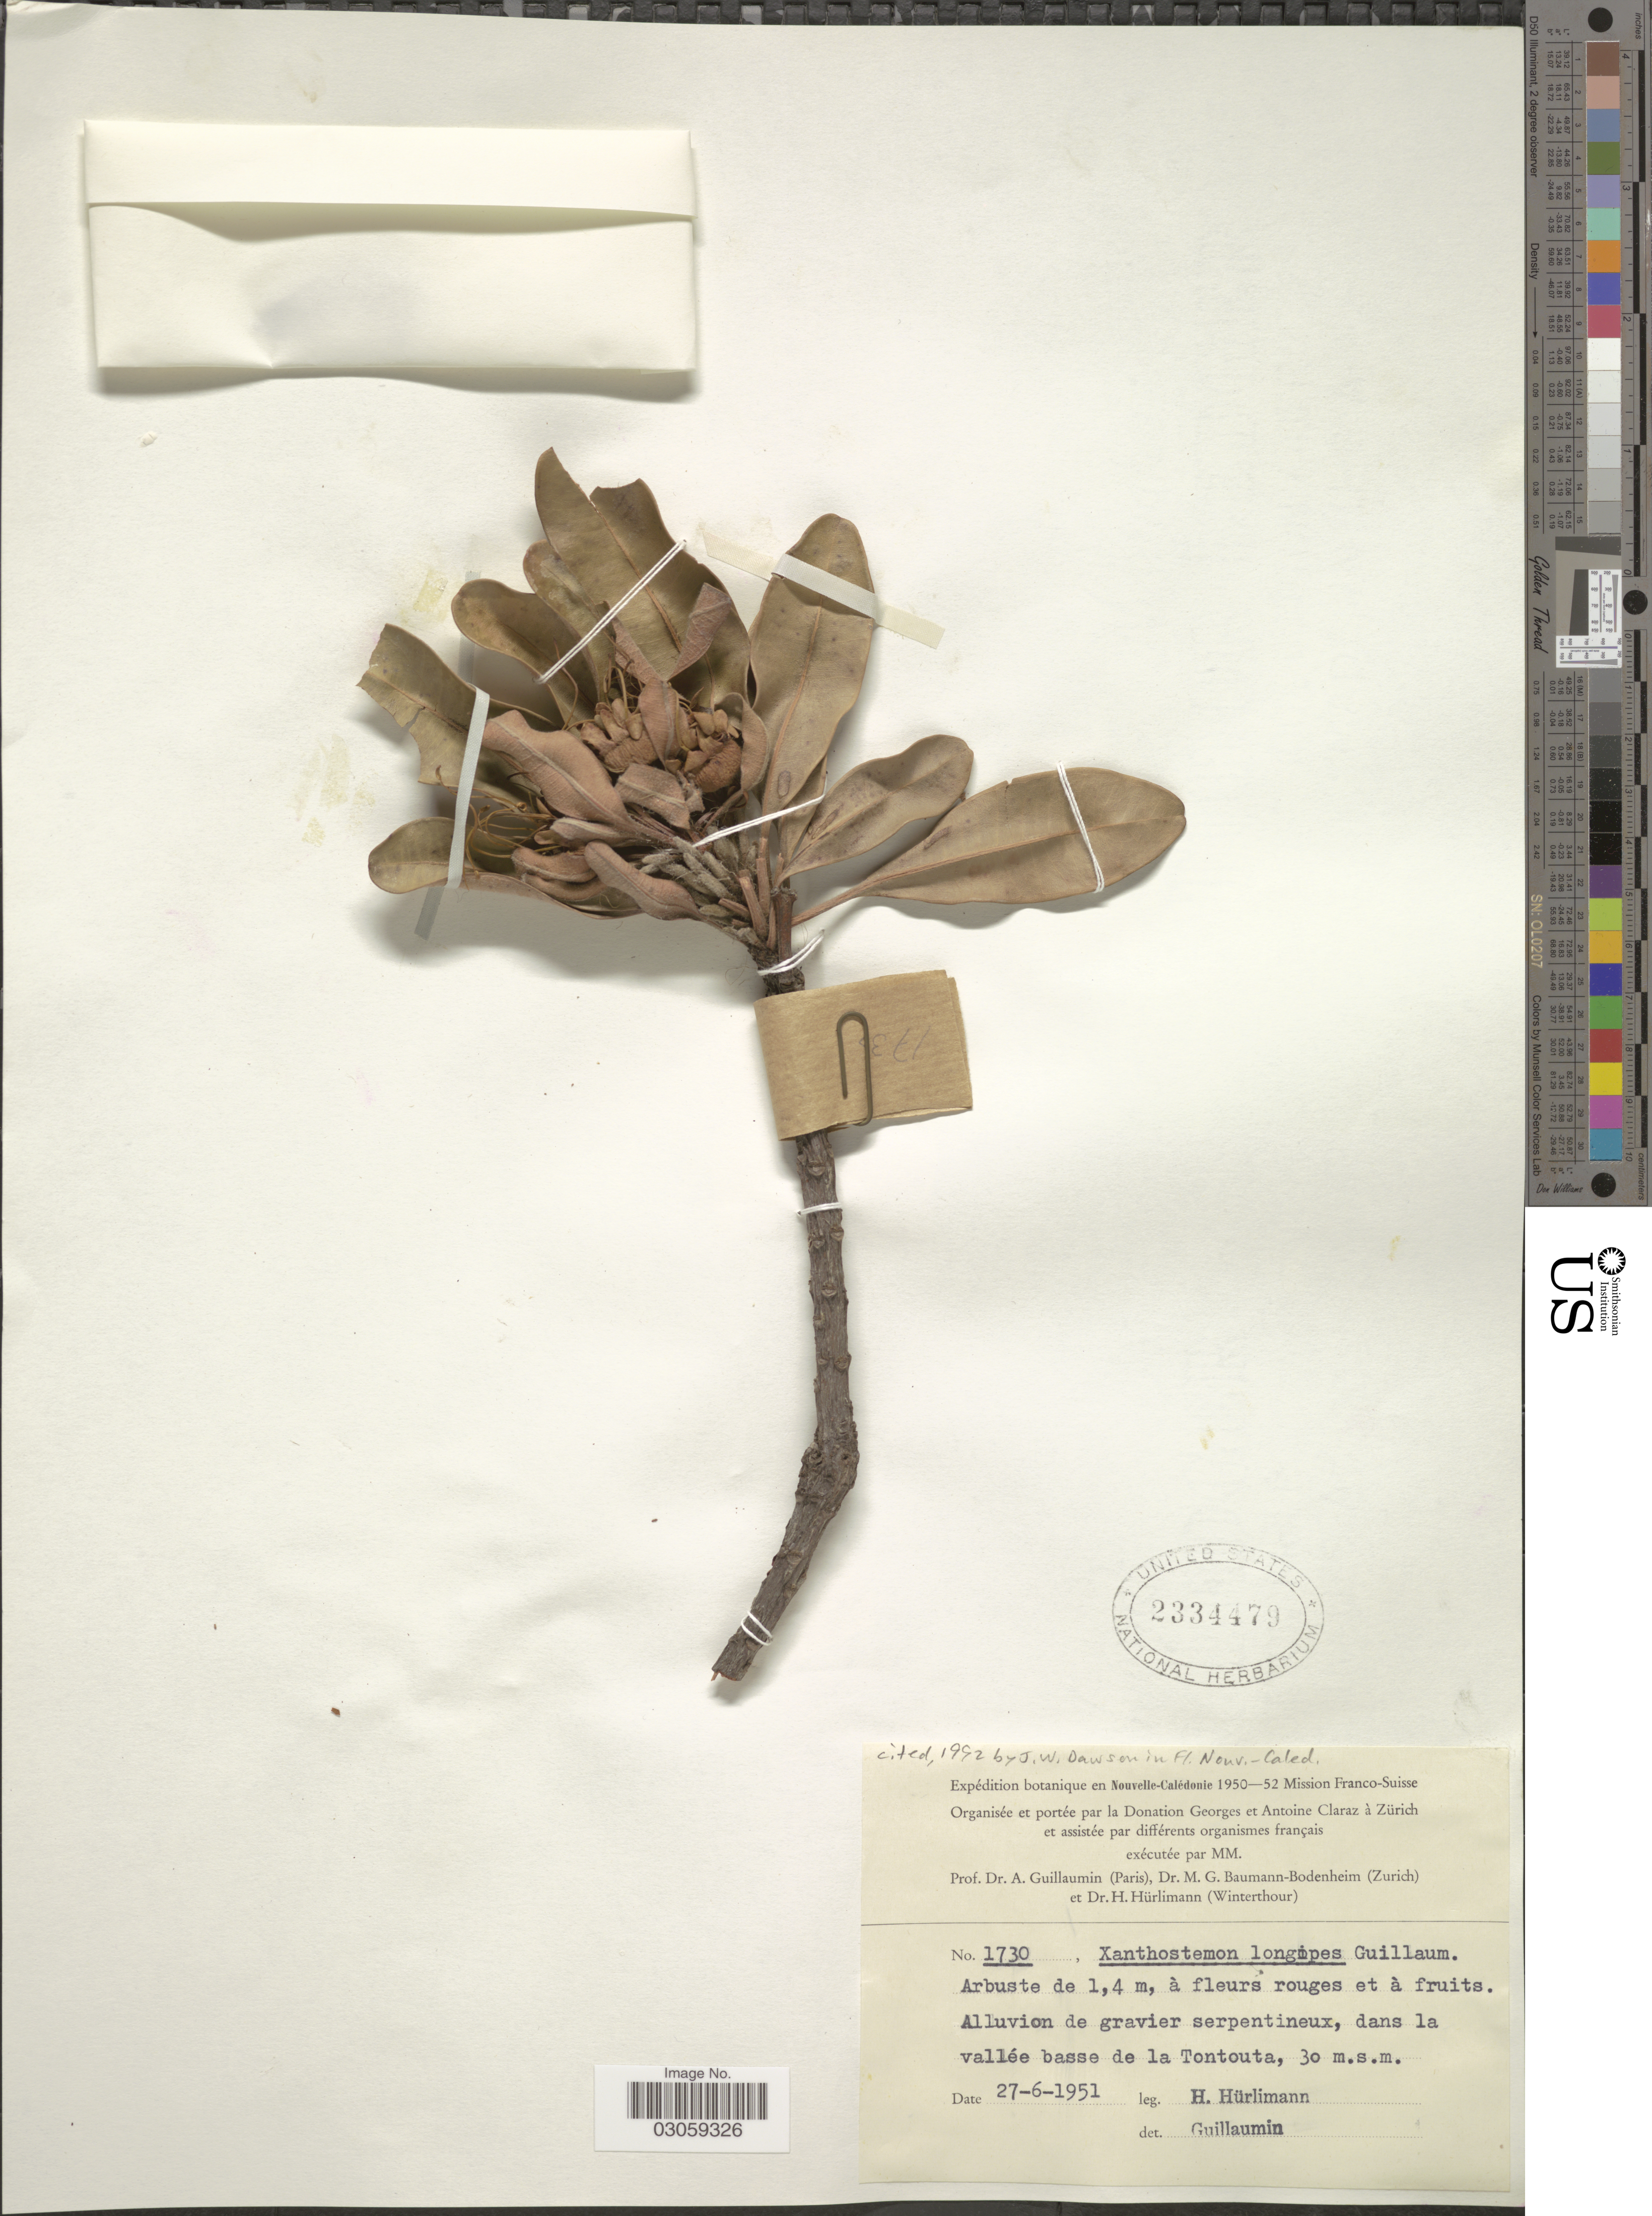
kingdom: Plantae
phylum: Tracheophyta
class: Magnoliopsida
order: Myrtales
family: Myrtaceae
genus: Xanthostemon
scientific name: Xanthostemon longipes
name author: Guillaumin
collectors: H. Hürlimann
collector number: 1730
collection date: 1951-06-27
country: New Caledonia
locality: En Nouvelle-Calédonie. Alluvion de gravier serpentineux, dans la vallée basse de la Tontouta.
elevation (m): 30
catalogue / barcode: US 2334479